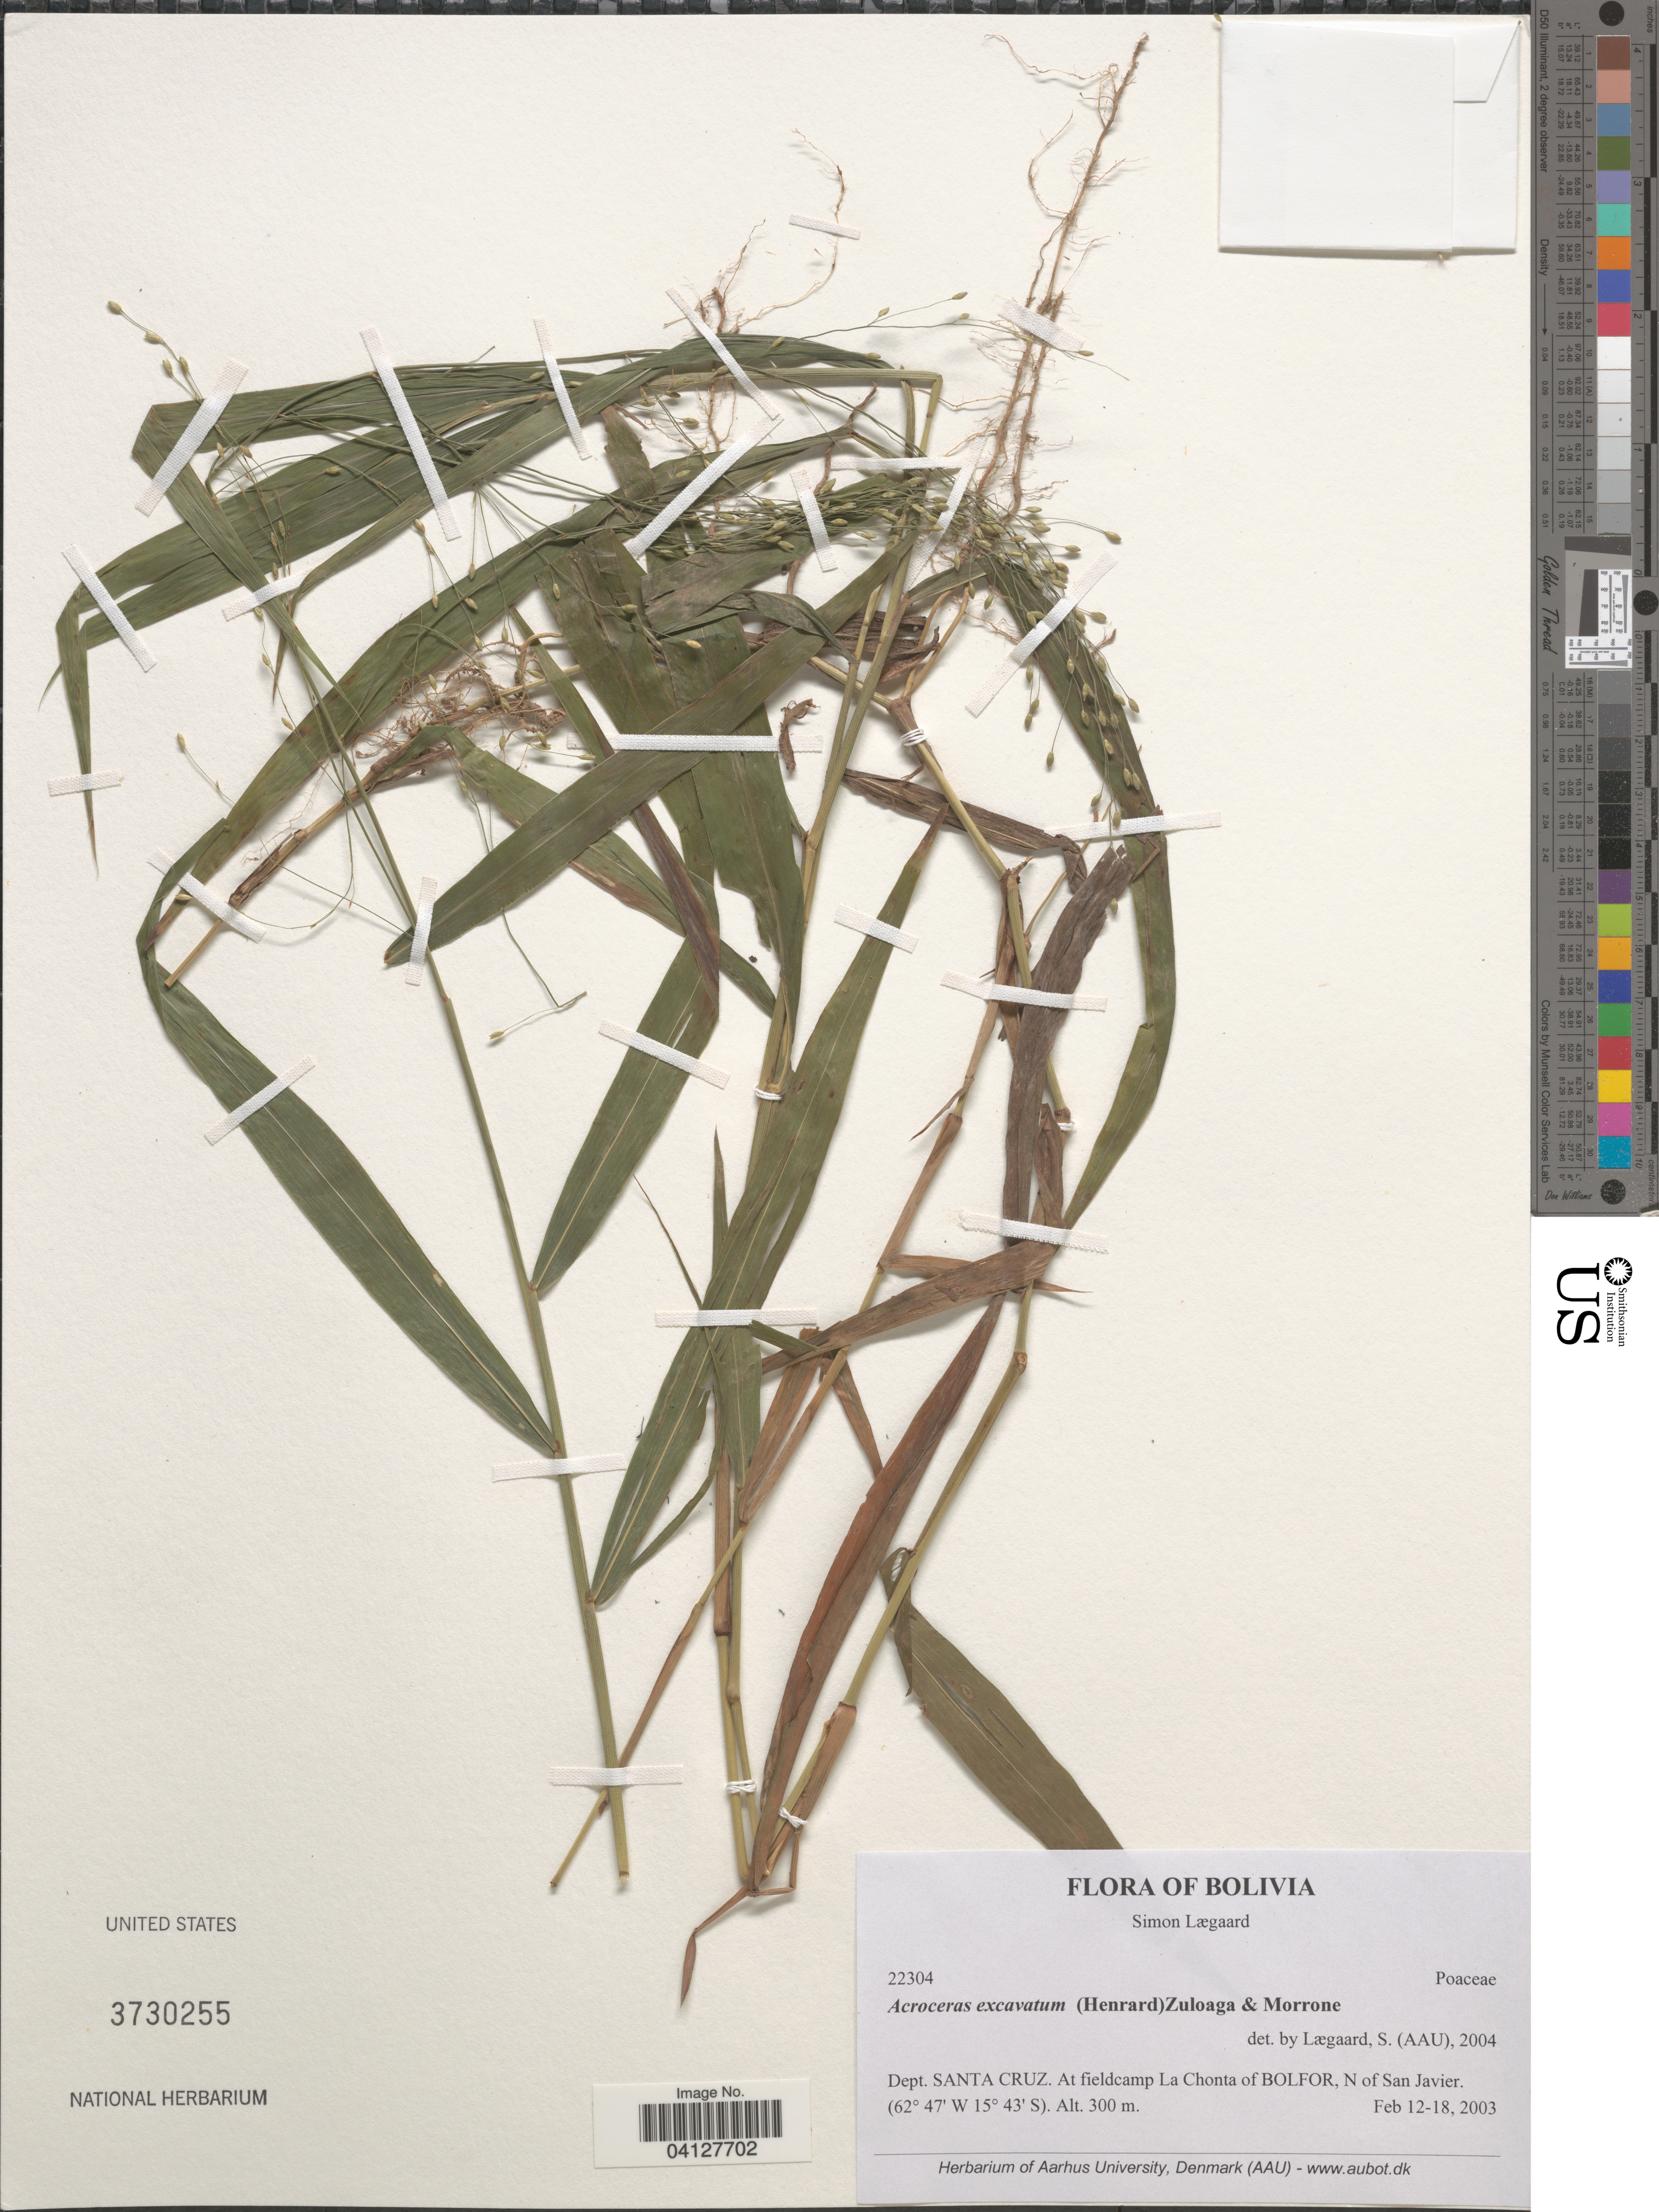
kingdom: Plantae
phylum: Tracheophyta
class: Liliopsida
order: Poales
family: Poaceae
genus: Acroceras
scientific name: Acroceras excavatum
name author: (Henr.) Zuloaga & Morrone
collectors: S. Lægaard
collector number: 22304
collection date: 2003-02-12/2003-02-18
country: Bolivia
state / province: Santa Cruz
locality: Dept. Santa Cruz. At fieldcamp La Chonta of Bolfor, N of San Javier.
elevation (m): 300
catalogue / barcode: US 3730255